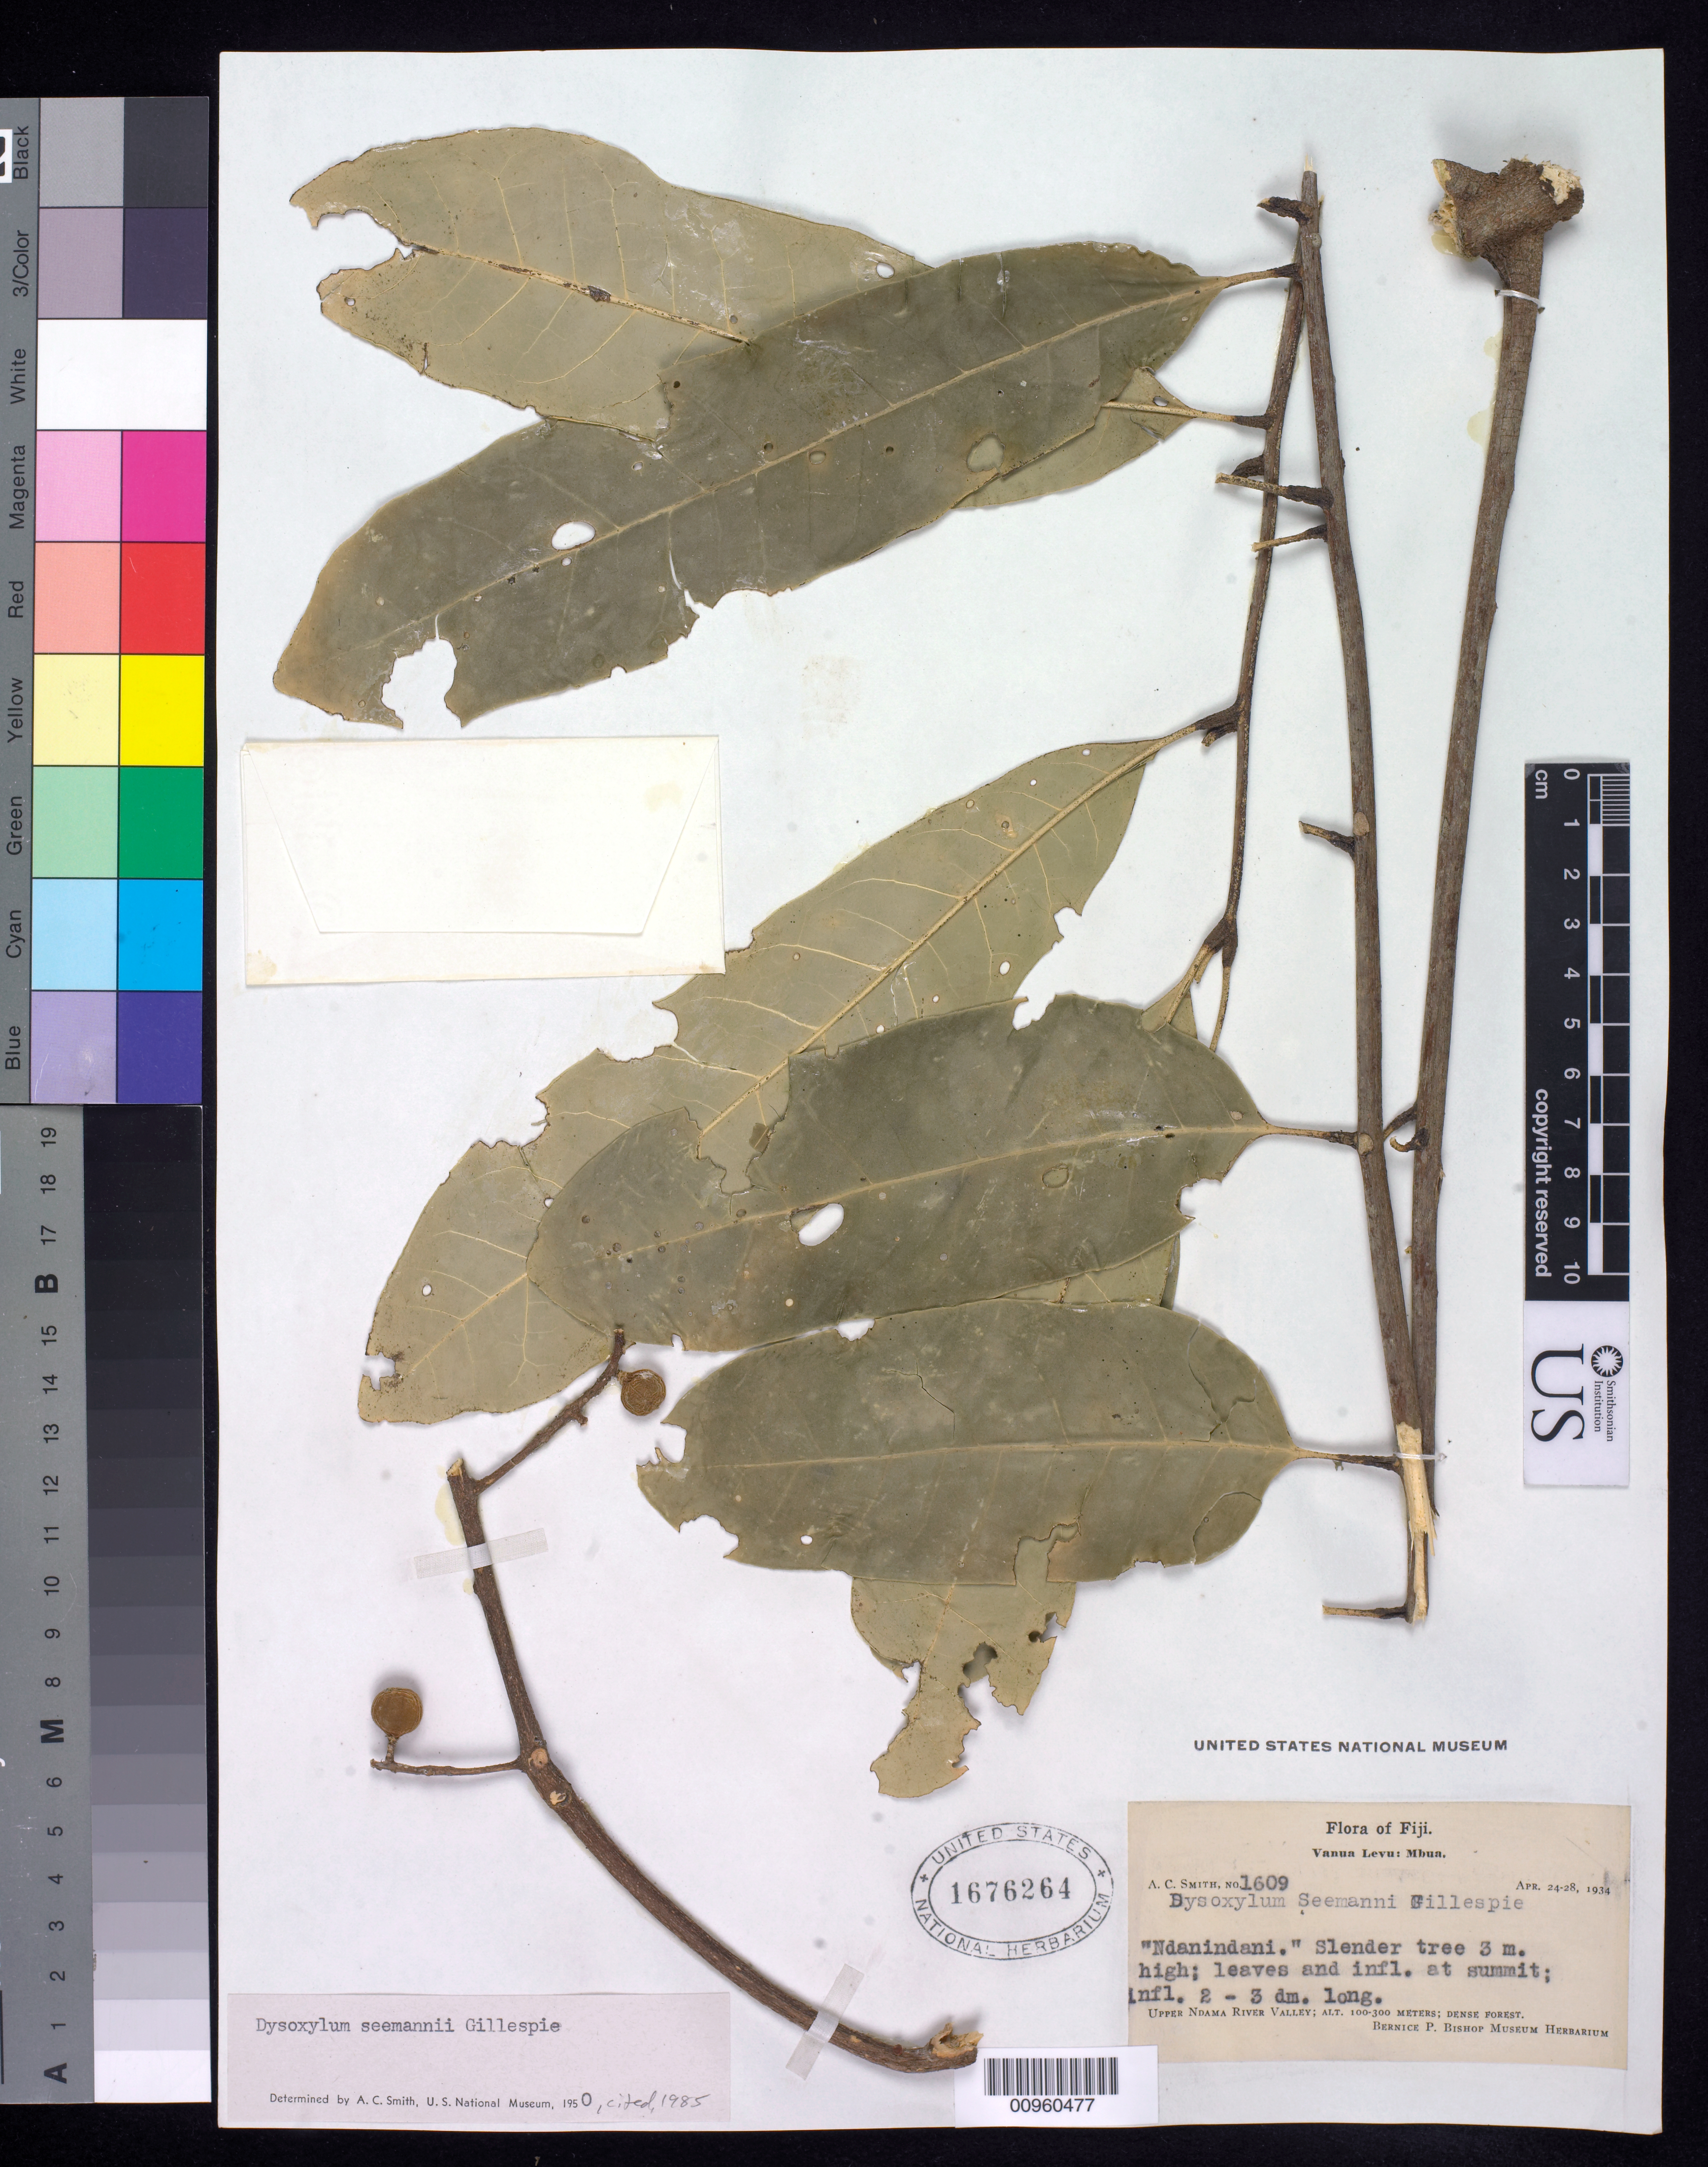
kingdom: Plantae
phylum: Tracheophyta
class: Magnoliopsida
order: Sapindales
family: Meliaceae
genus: Didymocheton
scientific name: Didymocheton multijugus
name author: (Seem.) Harms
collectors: C. A. Smith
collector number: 1609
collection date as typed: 24 Apr 1934 to 28 Apr 1934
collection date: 1934-04-24/1934-04-28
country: Fiji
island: Vanua Levu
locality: Mbun, upper Ndama River Valley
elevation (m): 100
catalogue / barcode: US 1676264